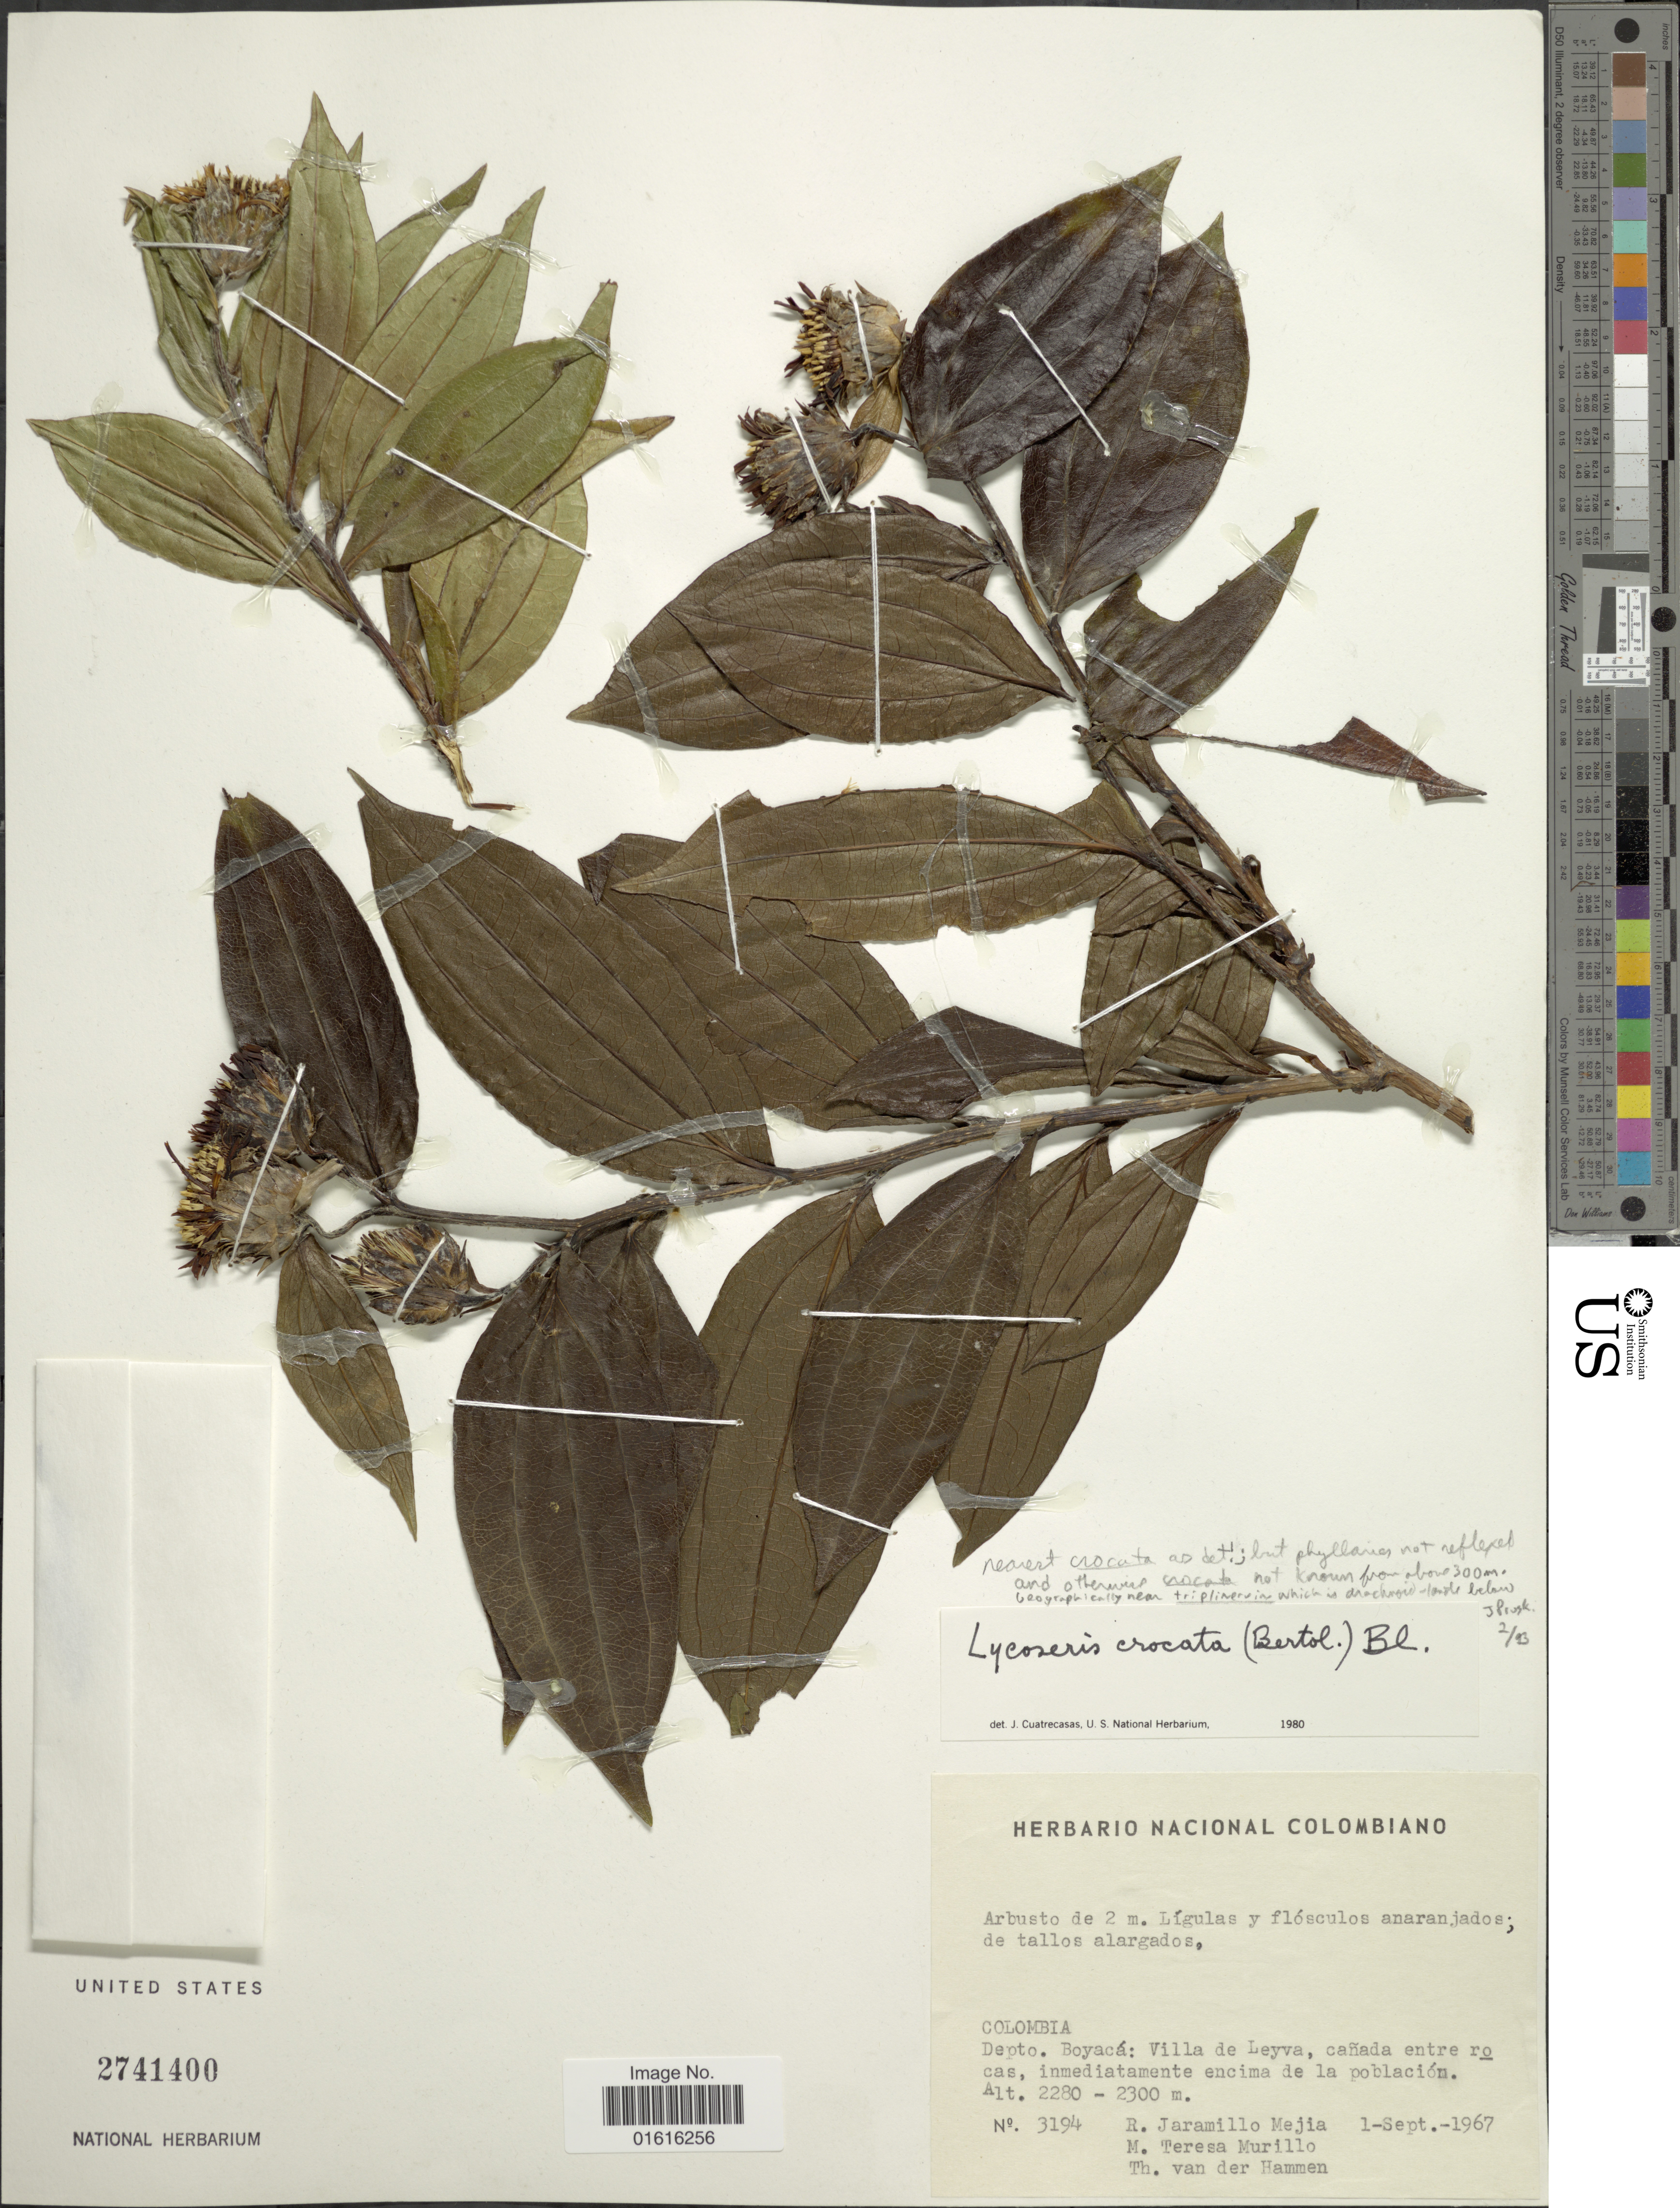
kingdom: Plantae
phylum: Tracheophyta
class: Magnoliopsida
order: Asterales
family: Asteraceae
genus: Lycoseris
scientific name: Lycoseris crocata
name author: S.F. Blake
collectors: R. Jaramillo M., M. Murillo & T. Hammen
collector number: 3194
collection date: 1967-09-01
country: Colombia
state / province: Boyacá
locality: Depto. Boyacá: Villa de Leyva, cañada entre rocas, inmediatamente encima de la población.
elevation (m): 2280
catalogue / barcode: US 2741400